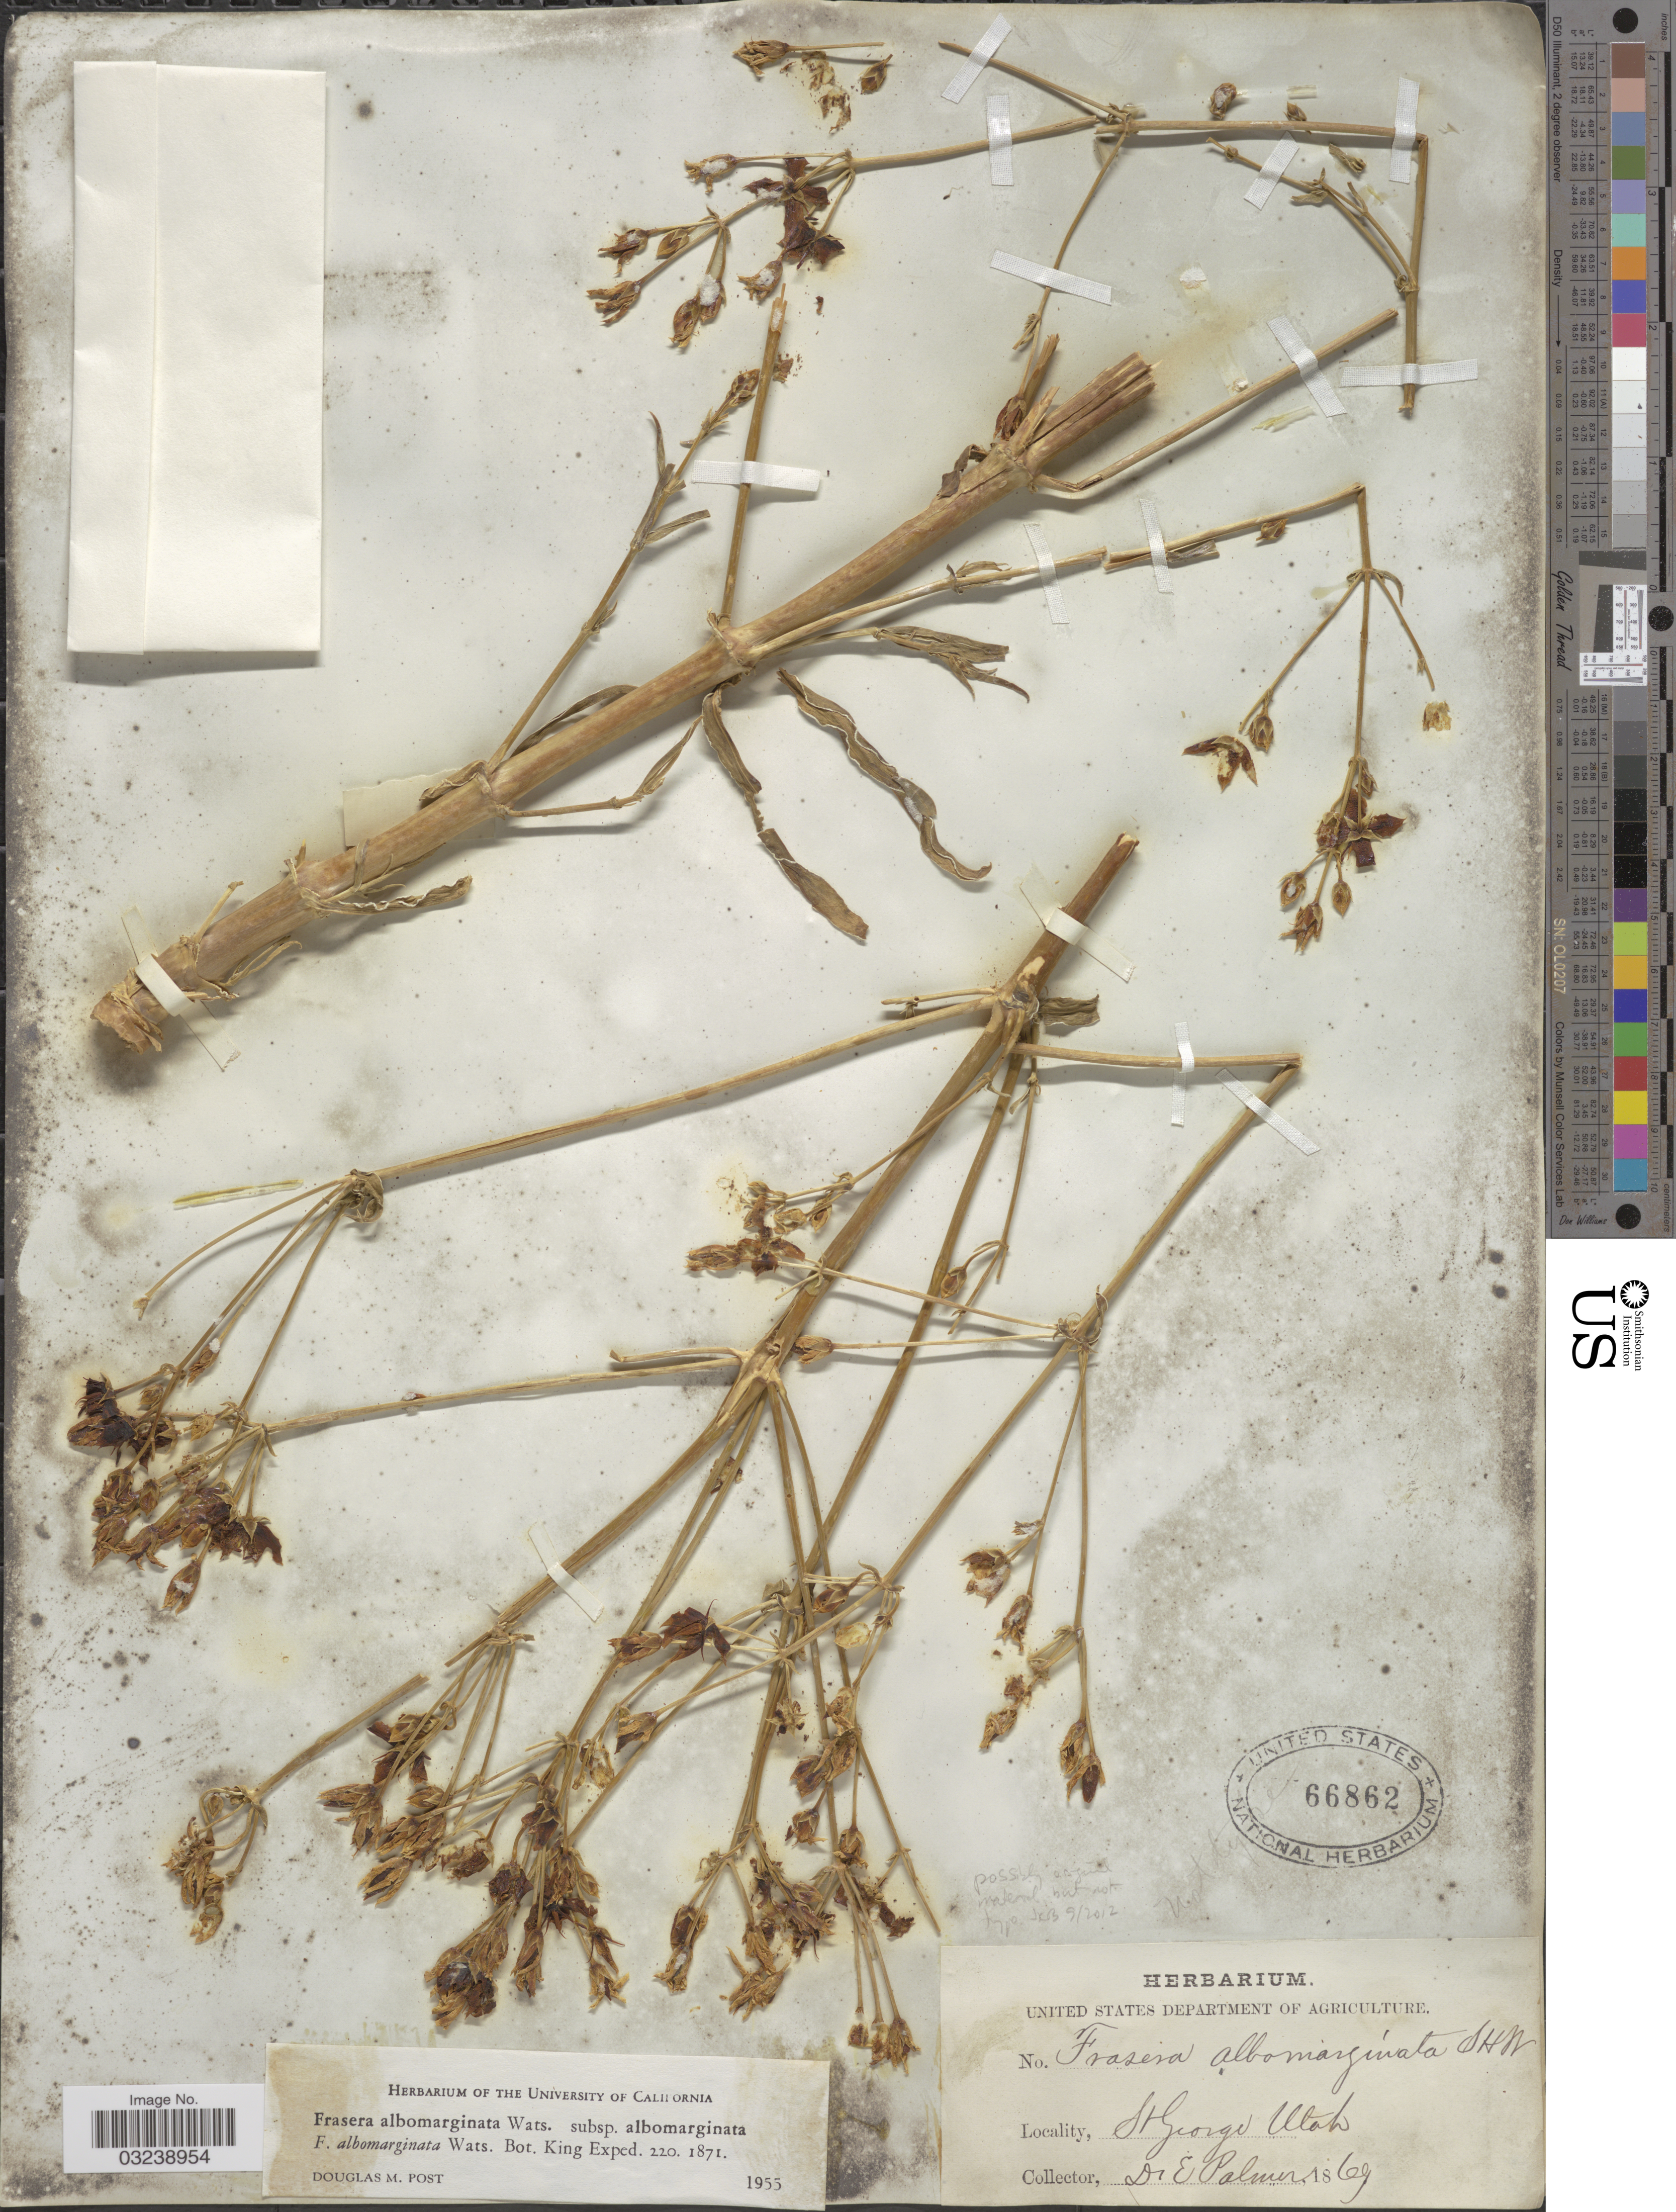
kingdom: Plantae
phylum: Tracheophyta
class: Magnoliopsida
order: Gentianales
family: Gentianaceae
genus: Frasera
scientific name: Frasera albomarginata var. albomarginata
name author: S. Watson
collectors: E. Palmer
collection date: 1869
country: United States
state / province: Utah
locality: St. George.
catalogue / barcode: US 66862